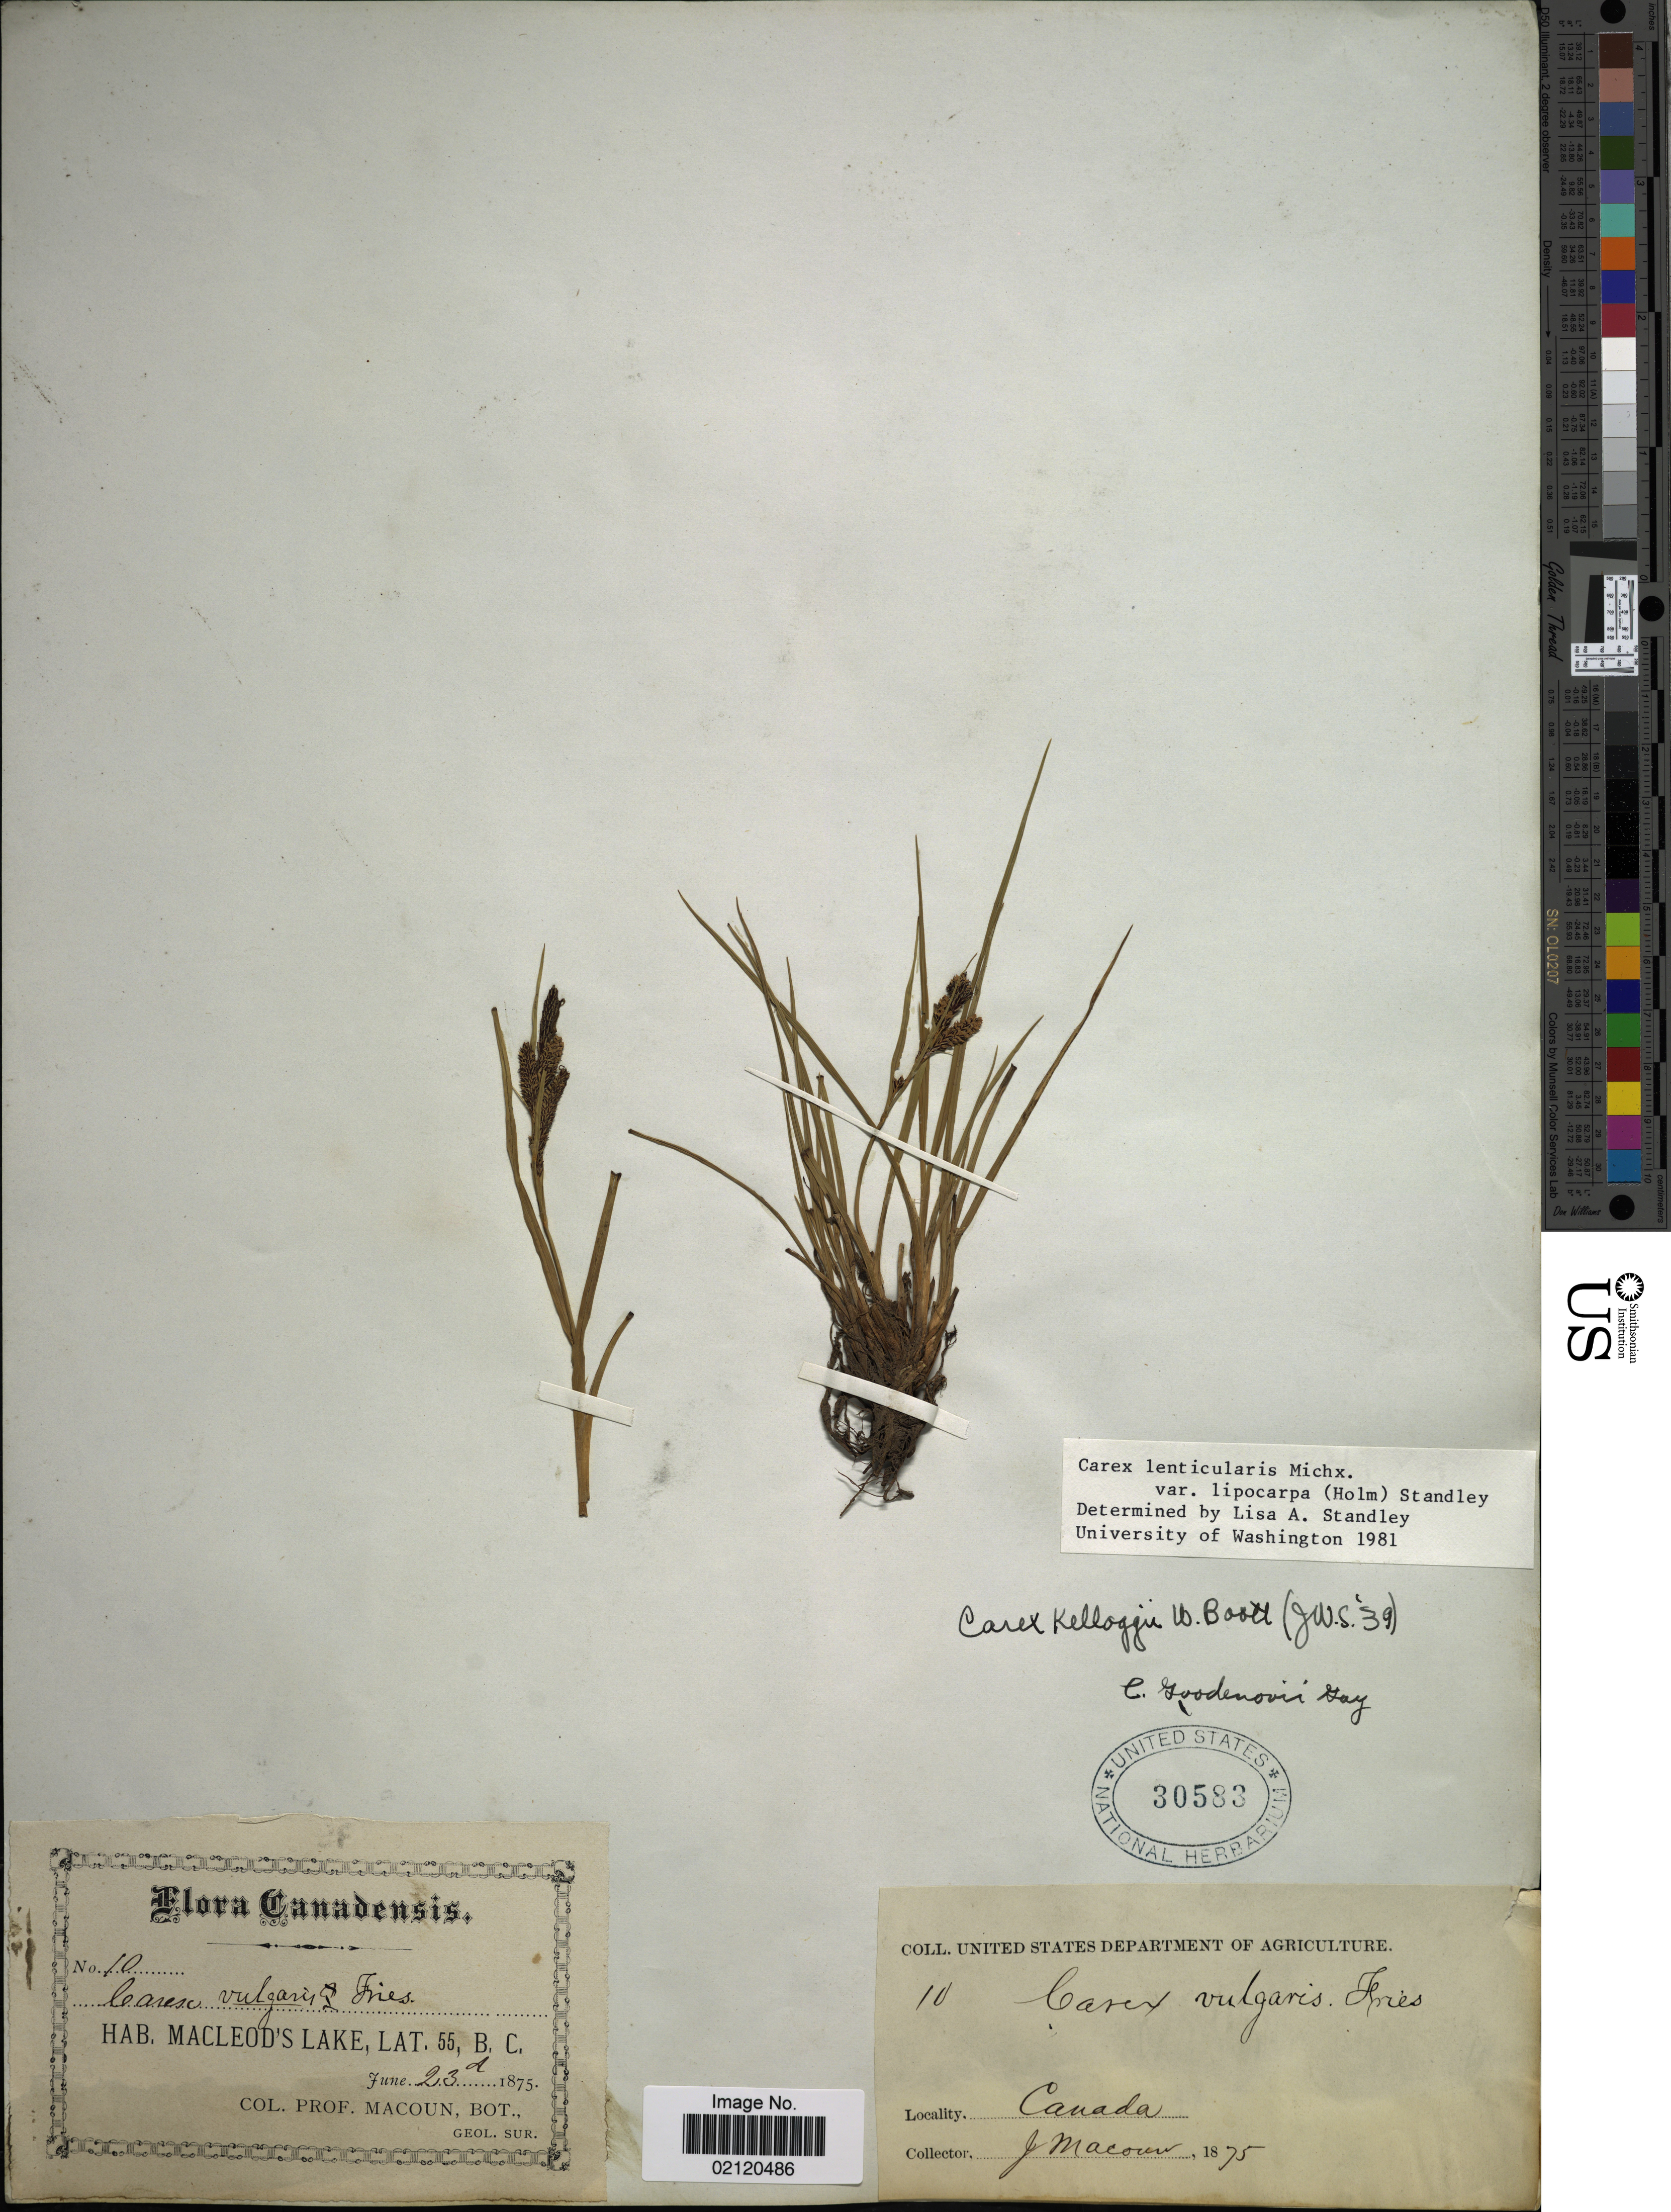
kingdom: Plantae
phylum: Tracheophyta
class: Liliopsida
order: Poales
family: Cyperaceae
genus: Carex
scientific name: Carex kelloggii var. kelloggii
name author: W. Boott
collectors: J. Macoun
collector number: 10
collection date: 1875-06-23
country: Canada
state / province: British Columbia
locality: Macleod's Lake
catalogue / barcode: US 30583